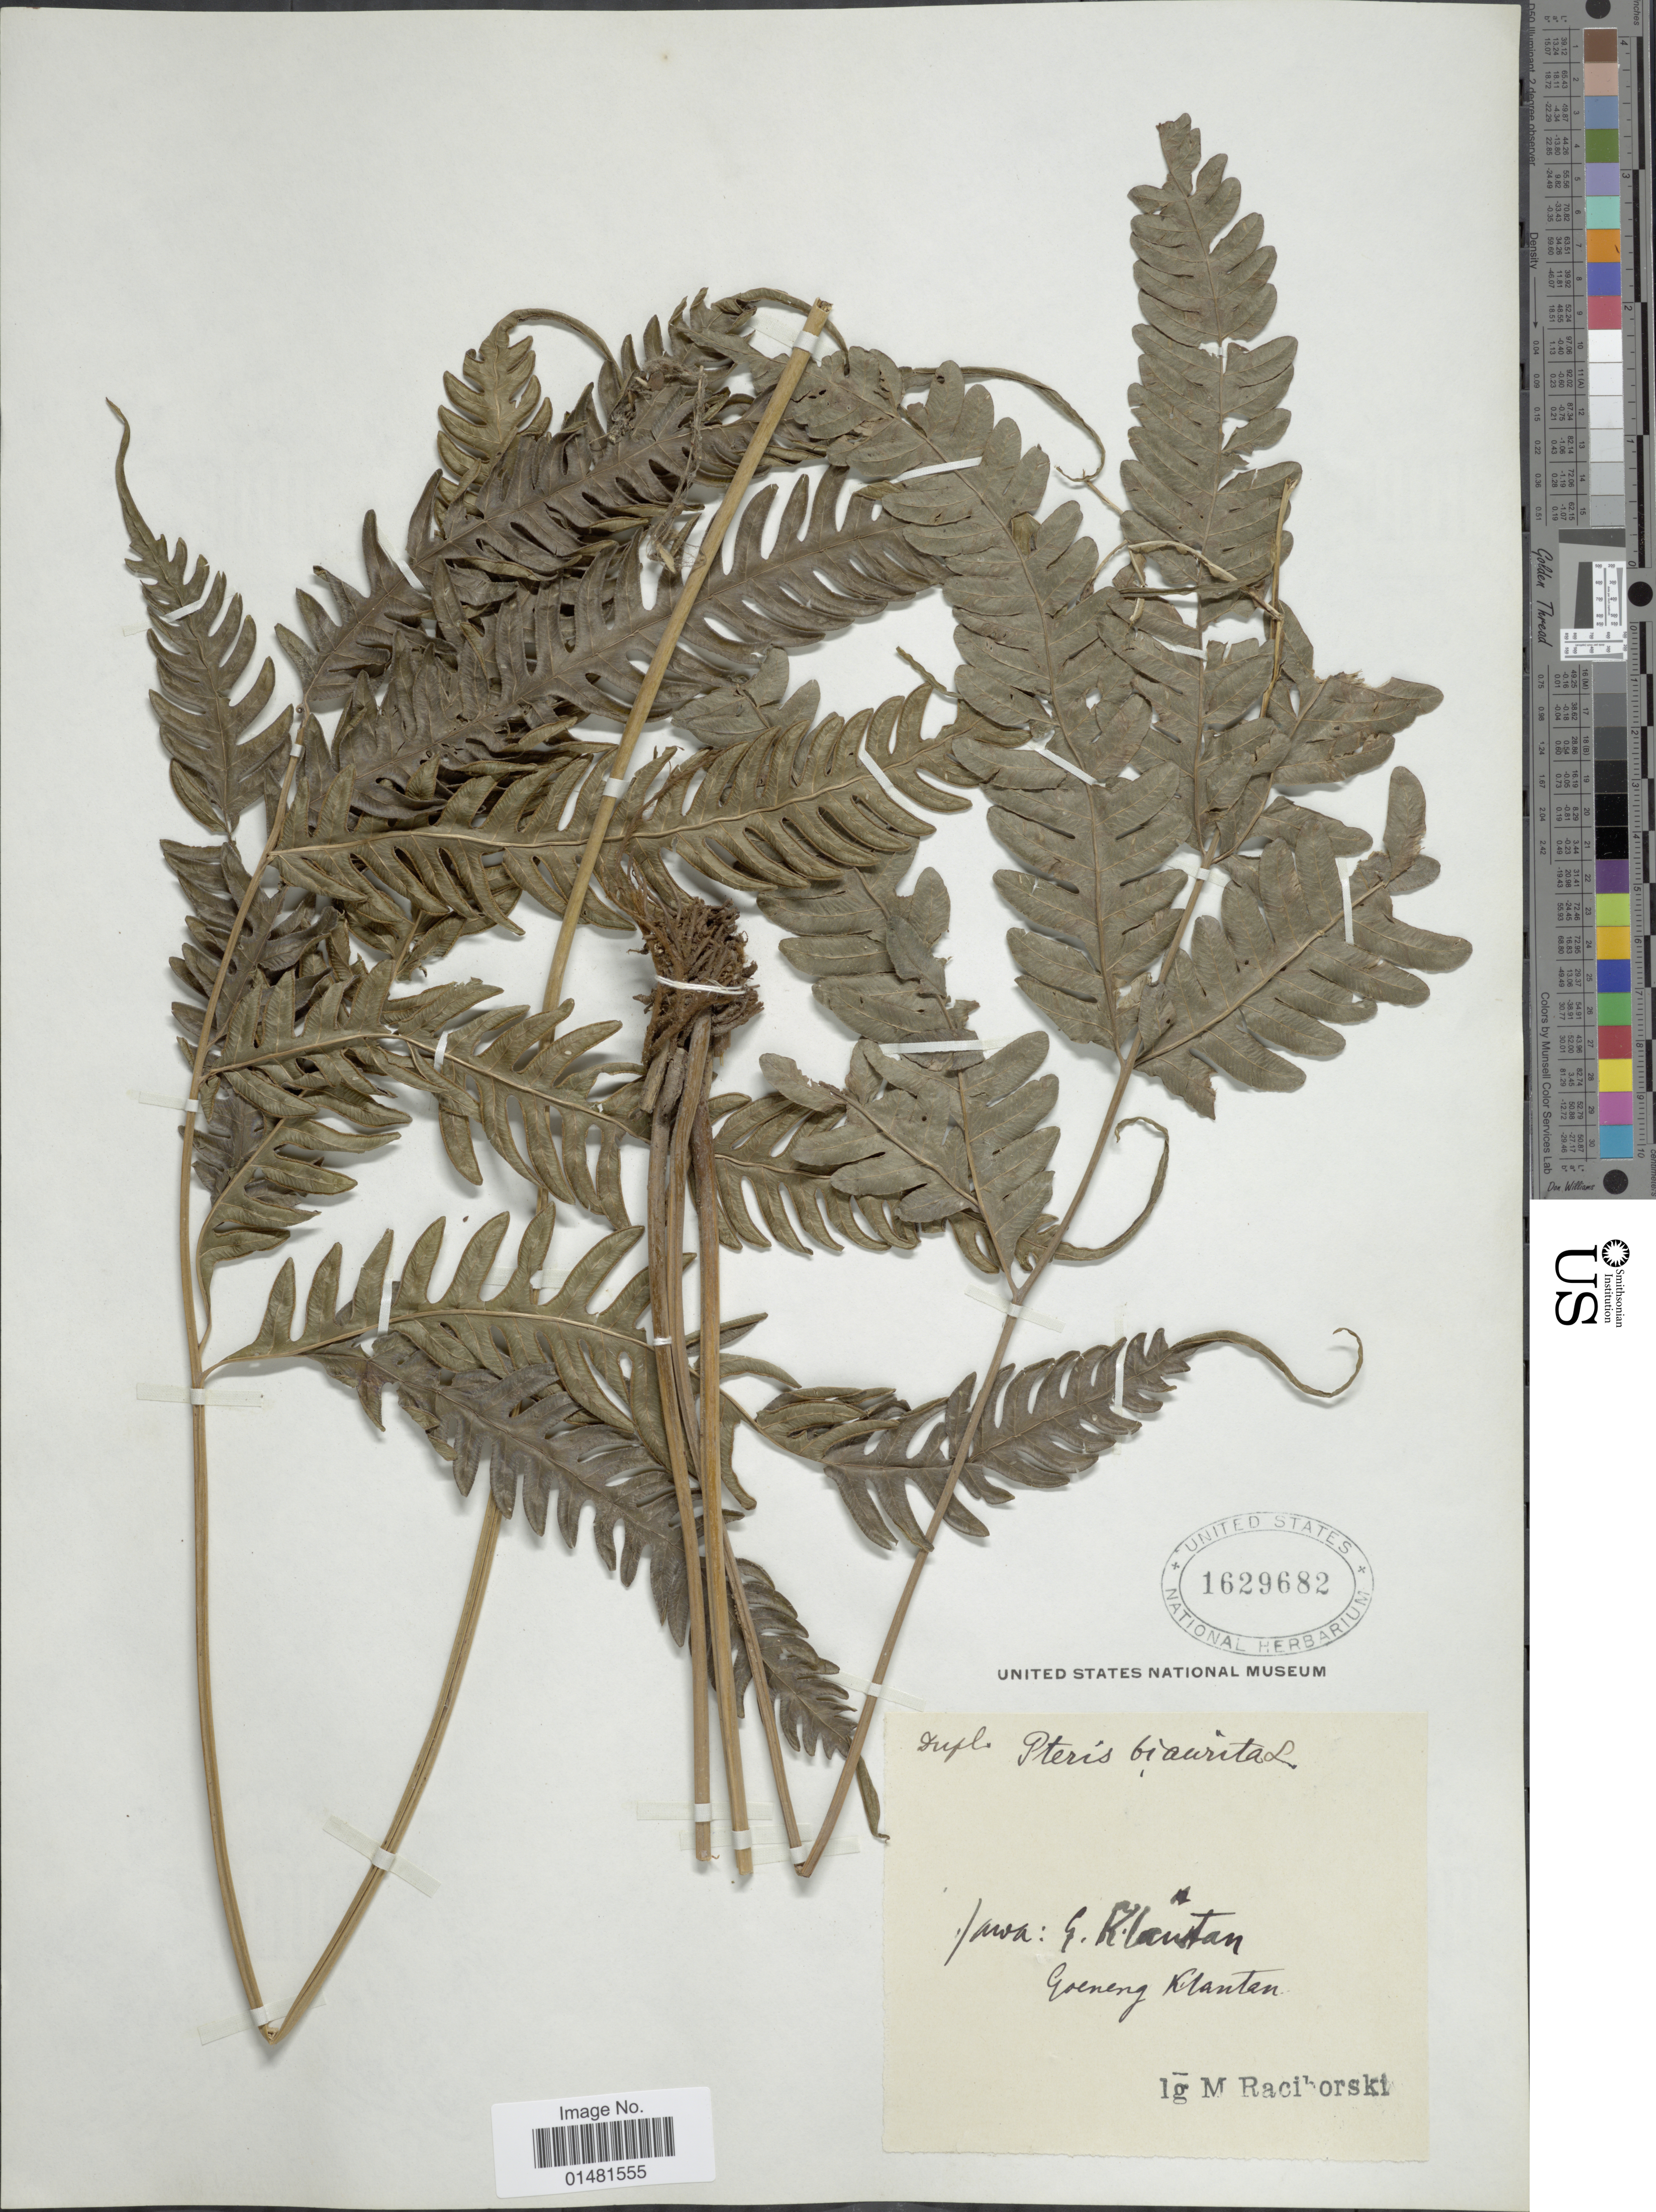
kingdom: Plantae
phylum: Tracheophyta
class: Polypodiopsida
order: Polypodiales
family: Pteridaceae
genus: Pteris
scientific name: Pteris biaurita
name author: L.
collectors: M. Raciborski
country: Indonesia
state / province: Java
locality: G. Klantan, Goeneng Klantan [interpreted]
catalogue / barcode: US 1629682